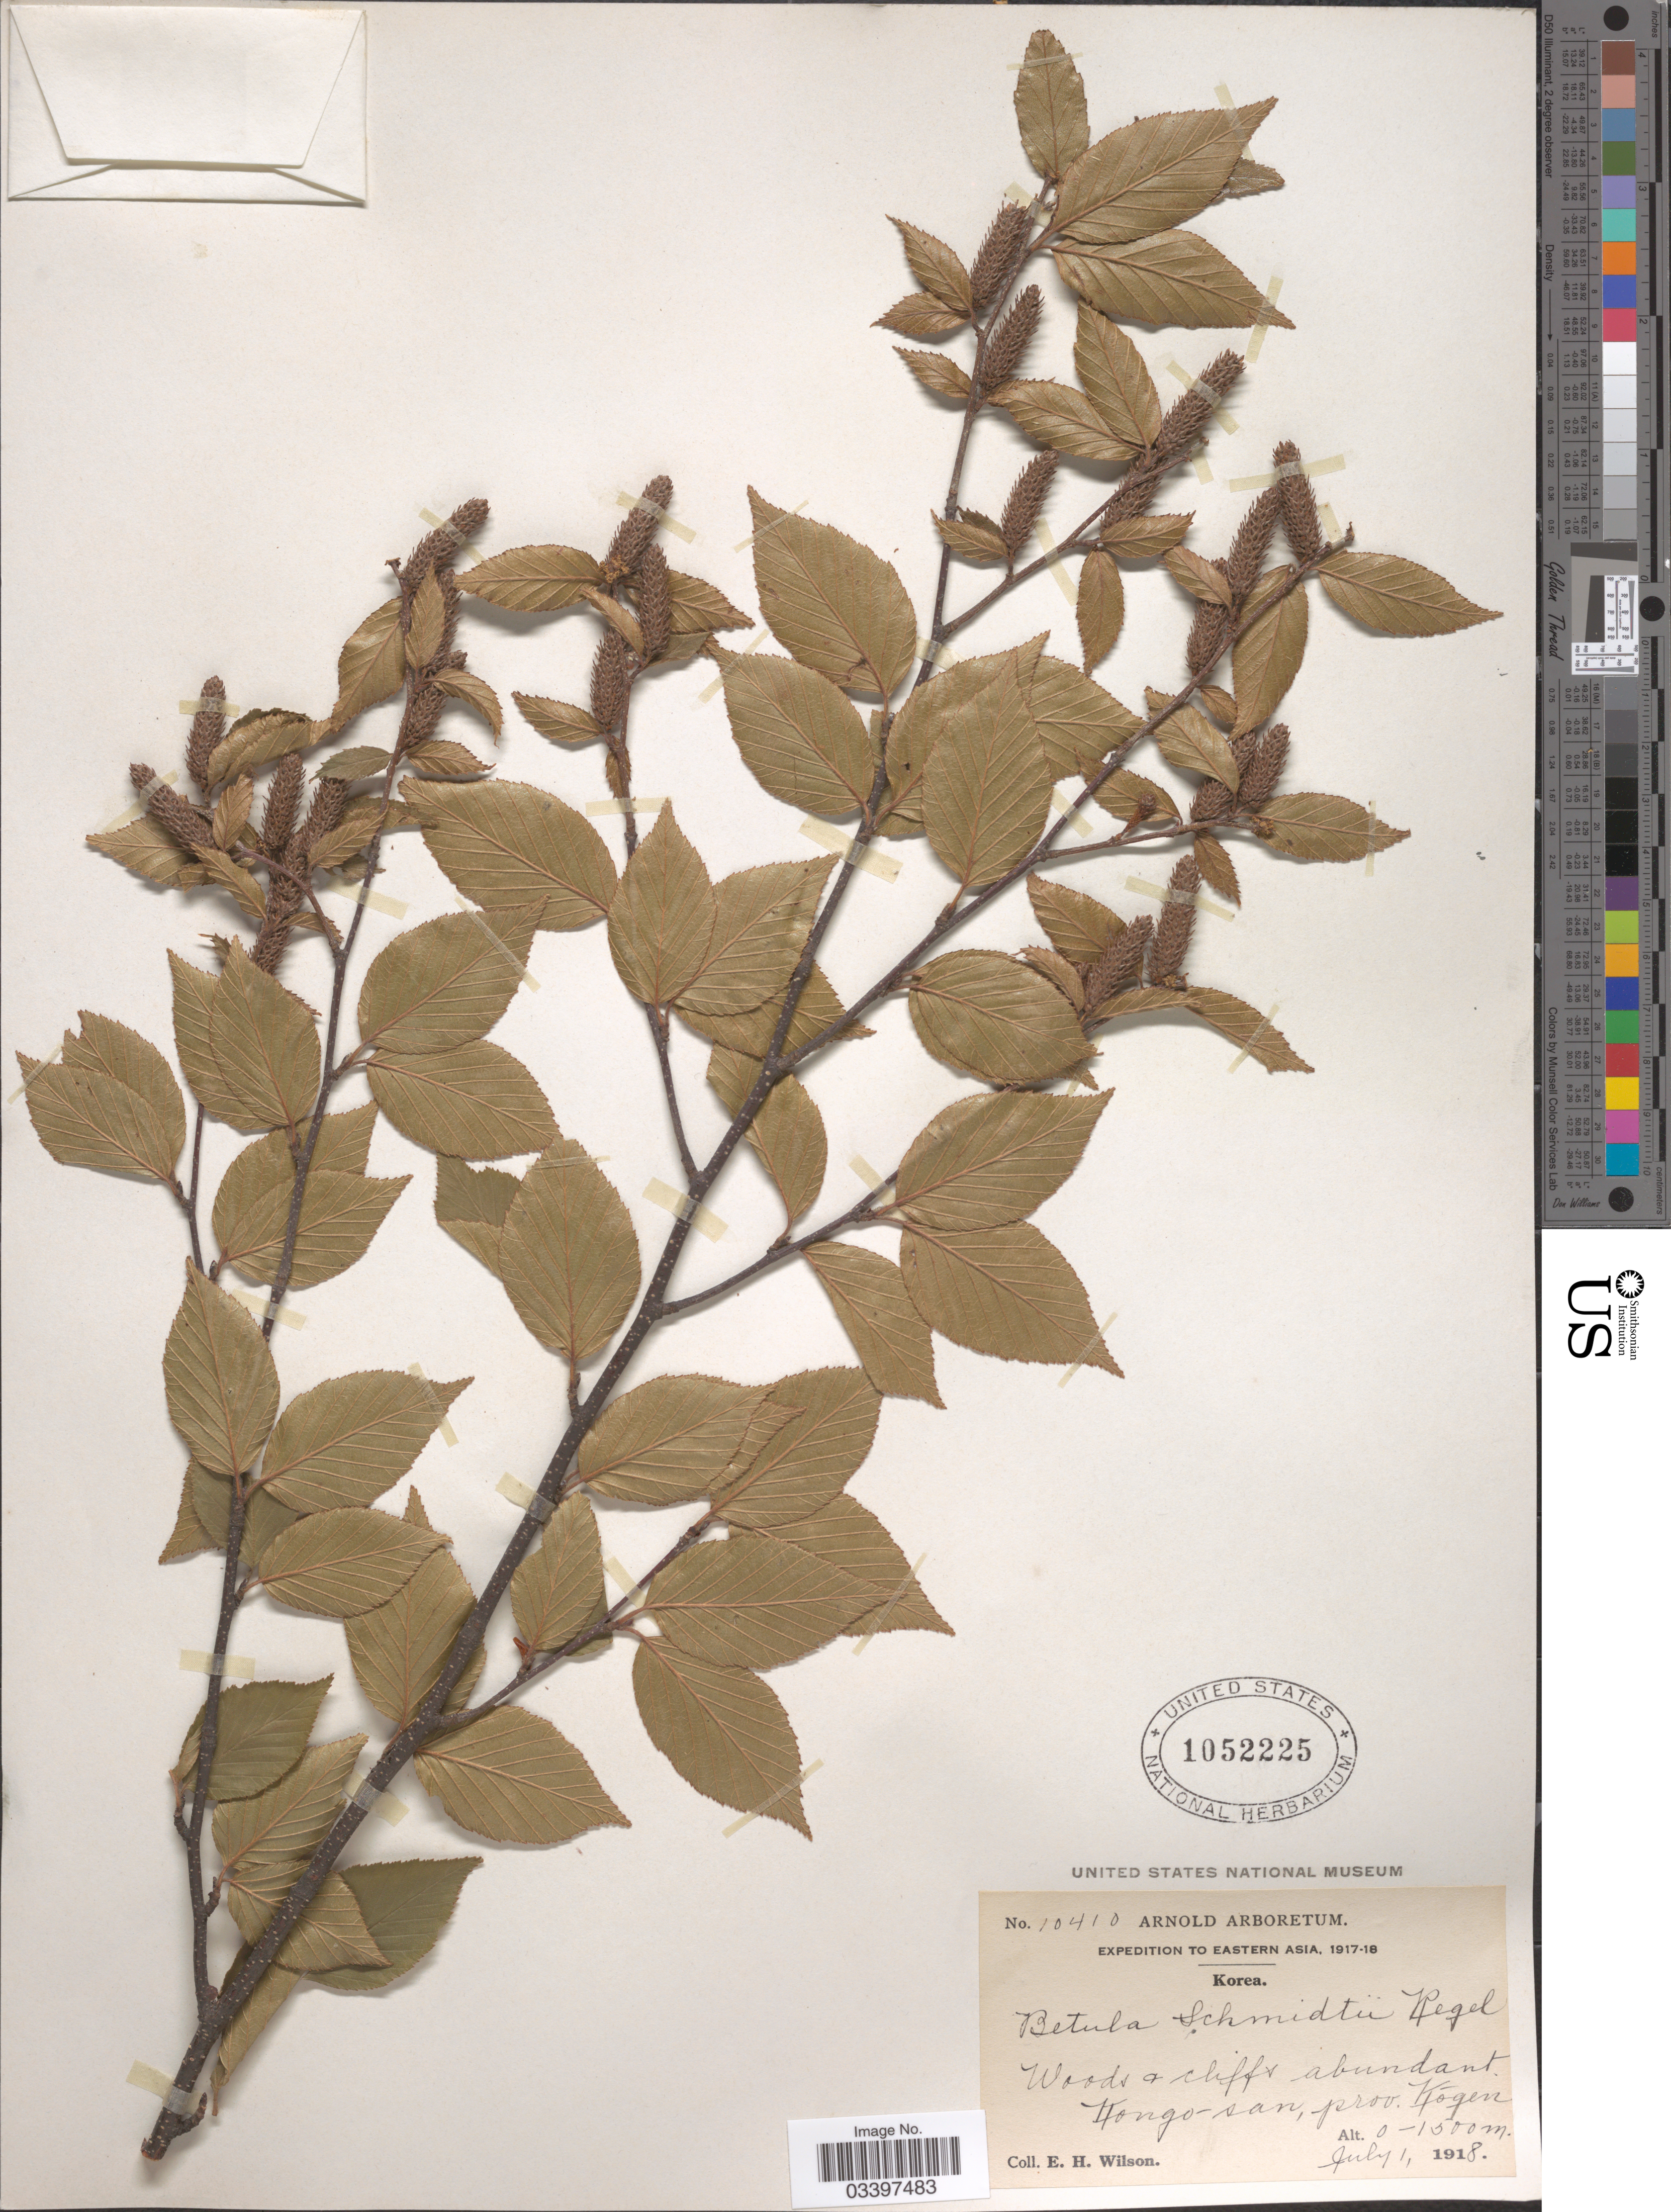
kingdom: Plantae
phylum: Tracheophyta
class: Magnoliopsida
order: Fagales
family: Betulaceae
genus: Betula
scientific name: Betula schmidtii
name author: Regel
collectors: E. Wilson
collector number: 10410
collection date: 1918-07-01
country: North Korea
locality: Kongo-san, prov. Kōgen.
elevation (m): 0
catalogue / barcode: US 1052225